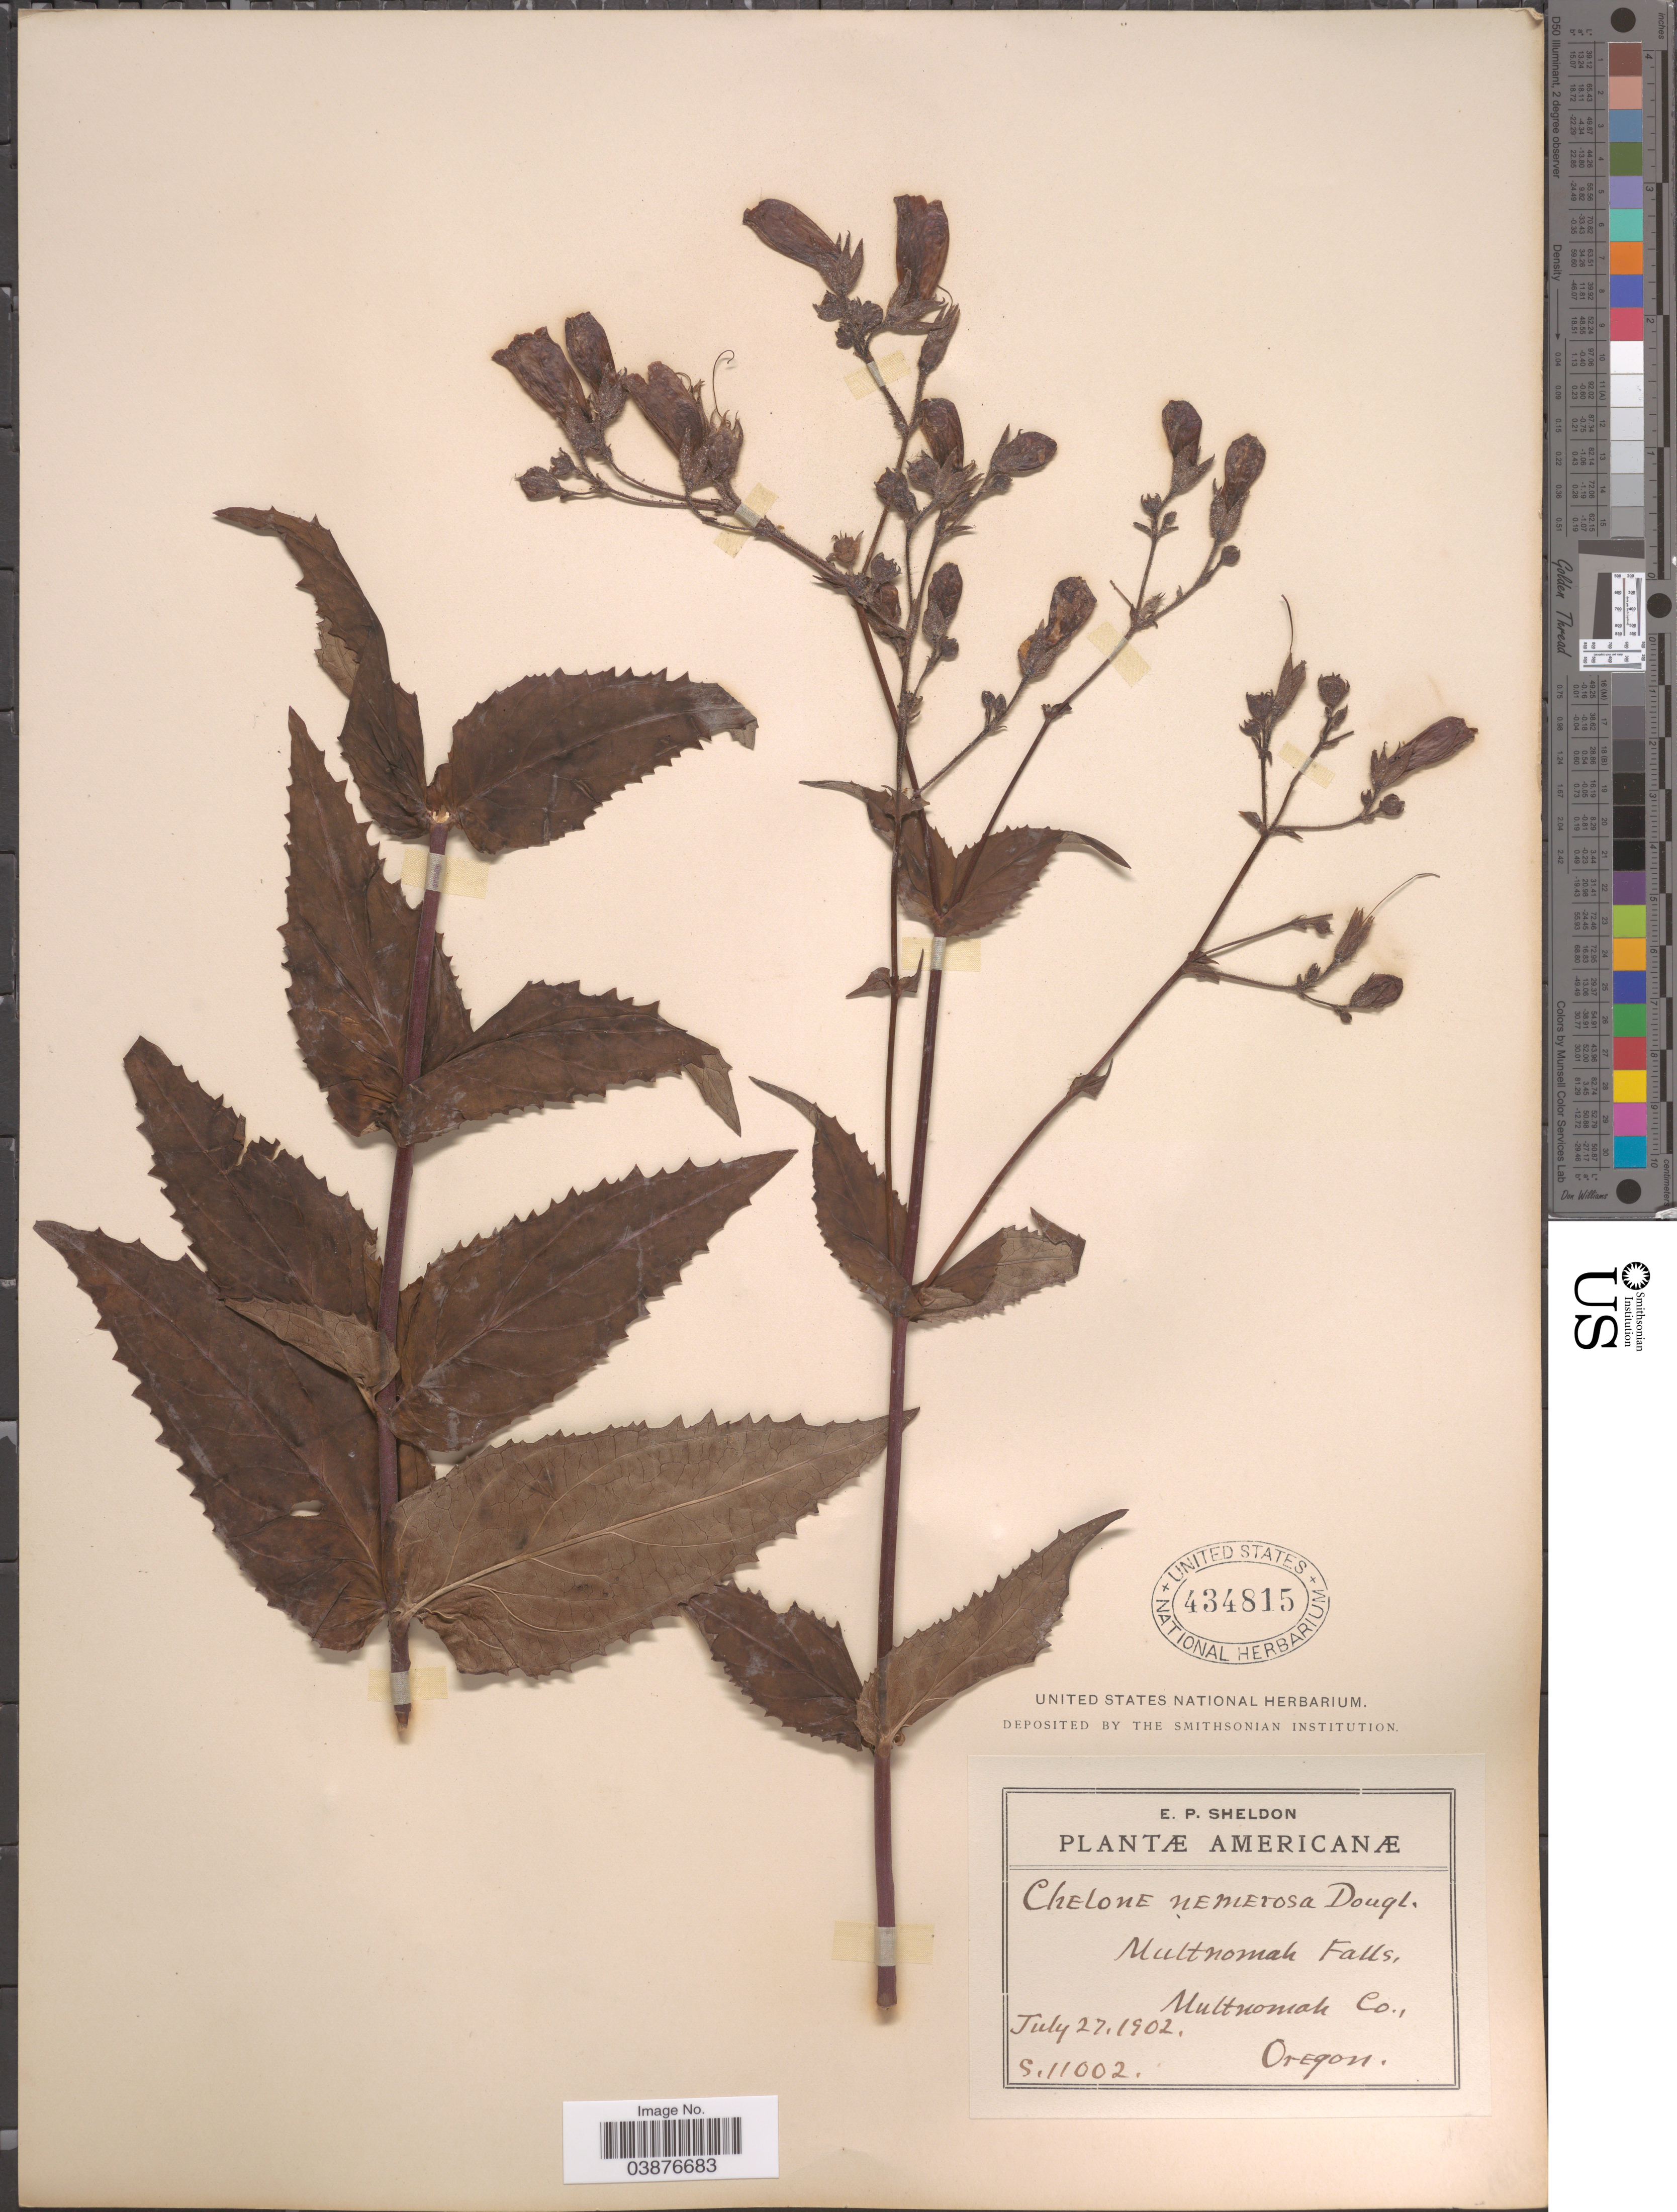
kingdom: Plantae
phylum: Tracheophyta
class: Magnoliopsida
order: Lamiales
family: Plantaginaceae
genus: Penstemon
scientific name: Penstemon nemorosus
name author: (Douglas ex Lindl.) Trautv.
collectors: E. P. Sheldon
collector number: S 11002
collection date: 1902-07-27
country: United States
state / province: Oregon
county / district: Multnomah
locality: Americanæ. Multnomah Falls, Multnomah Co.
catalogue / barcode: US 434815